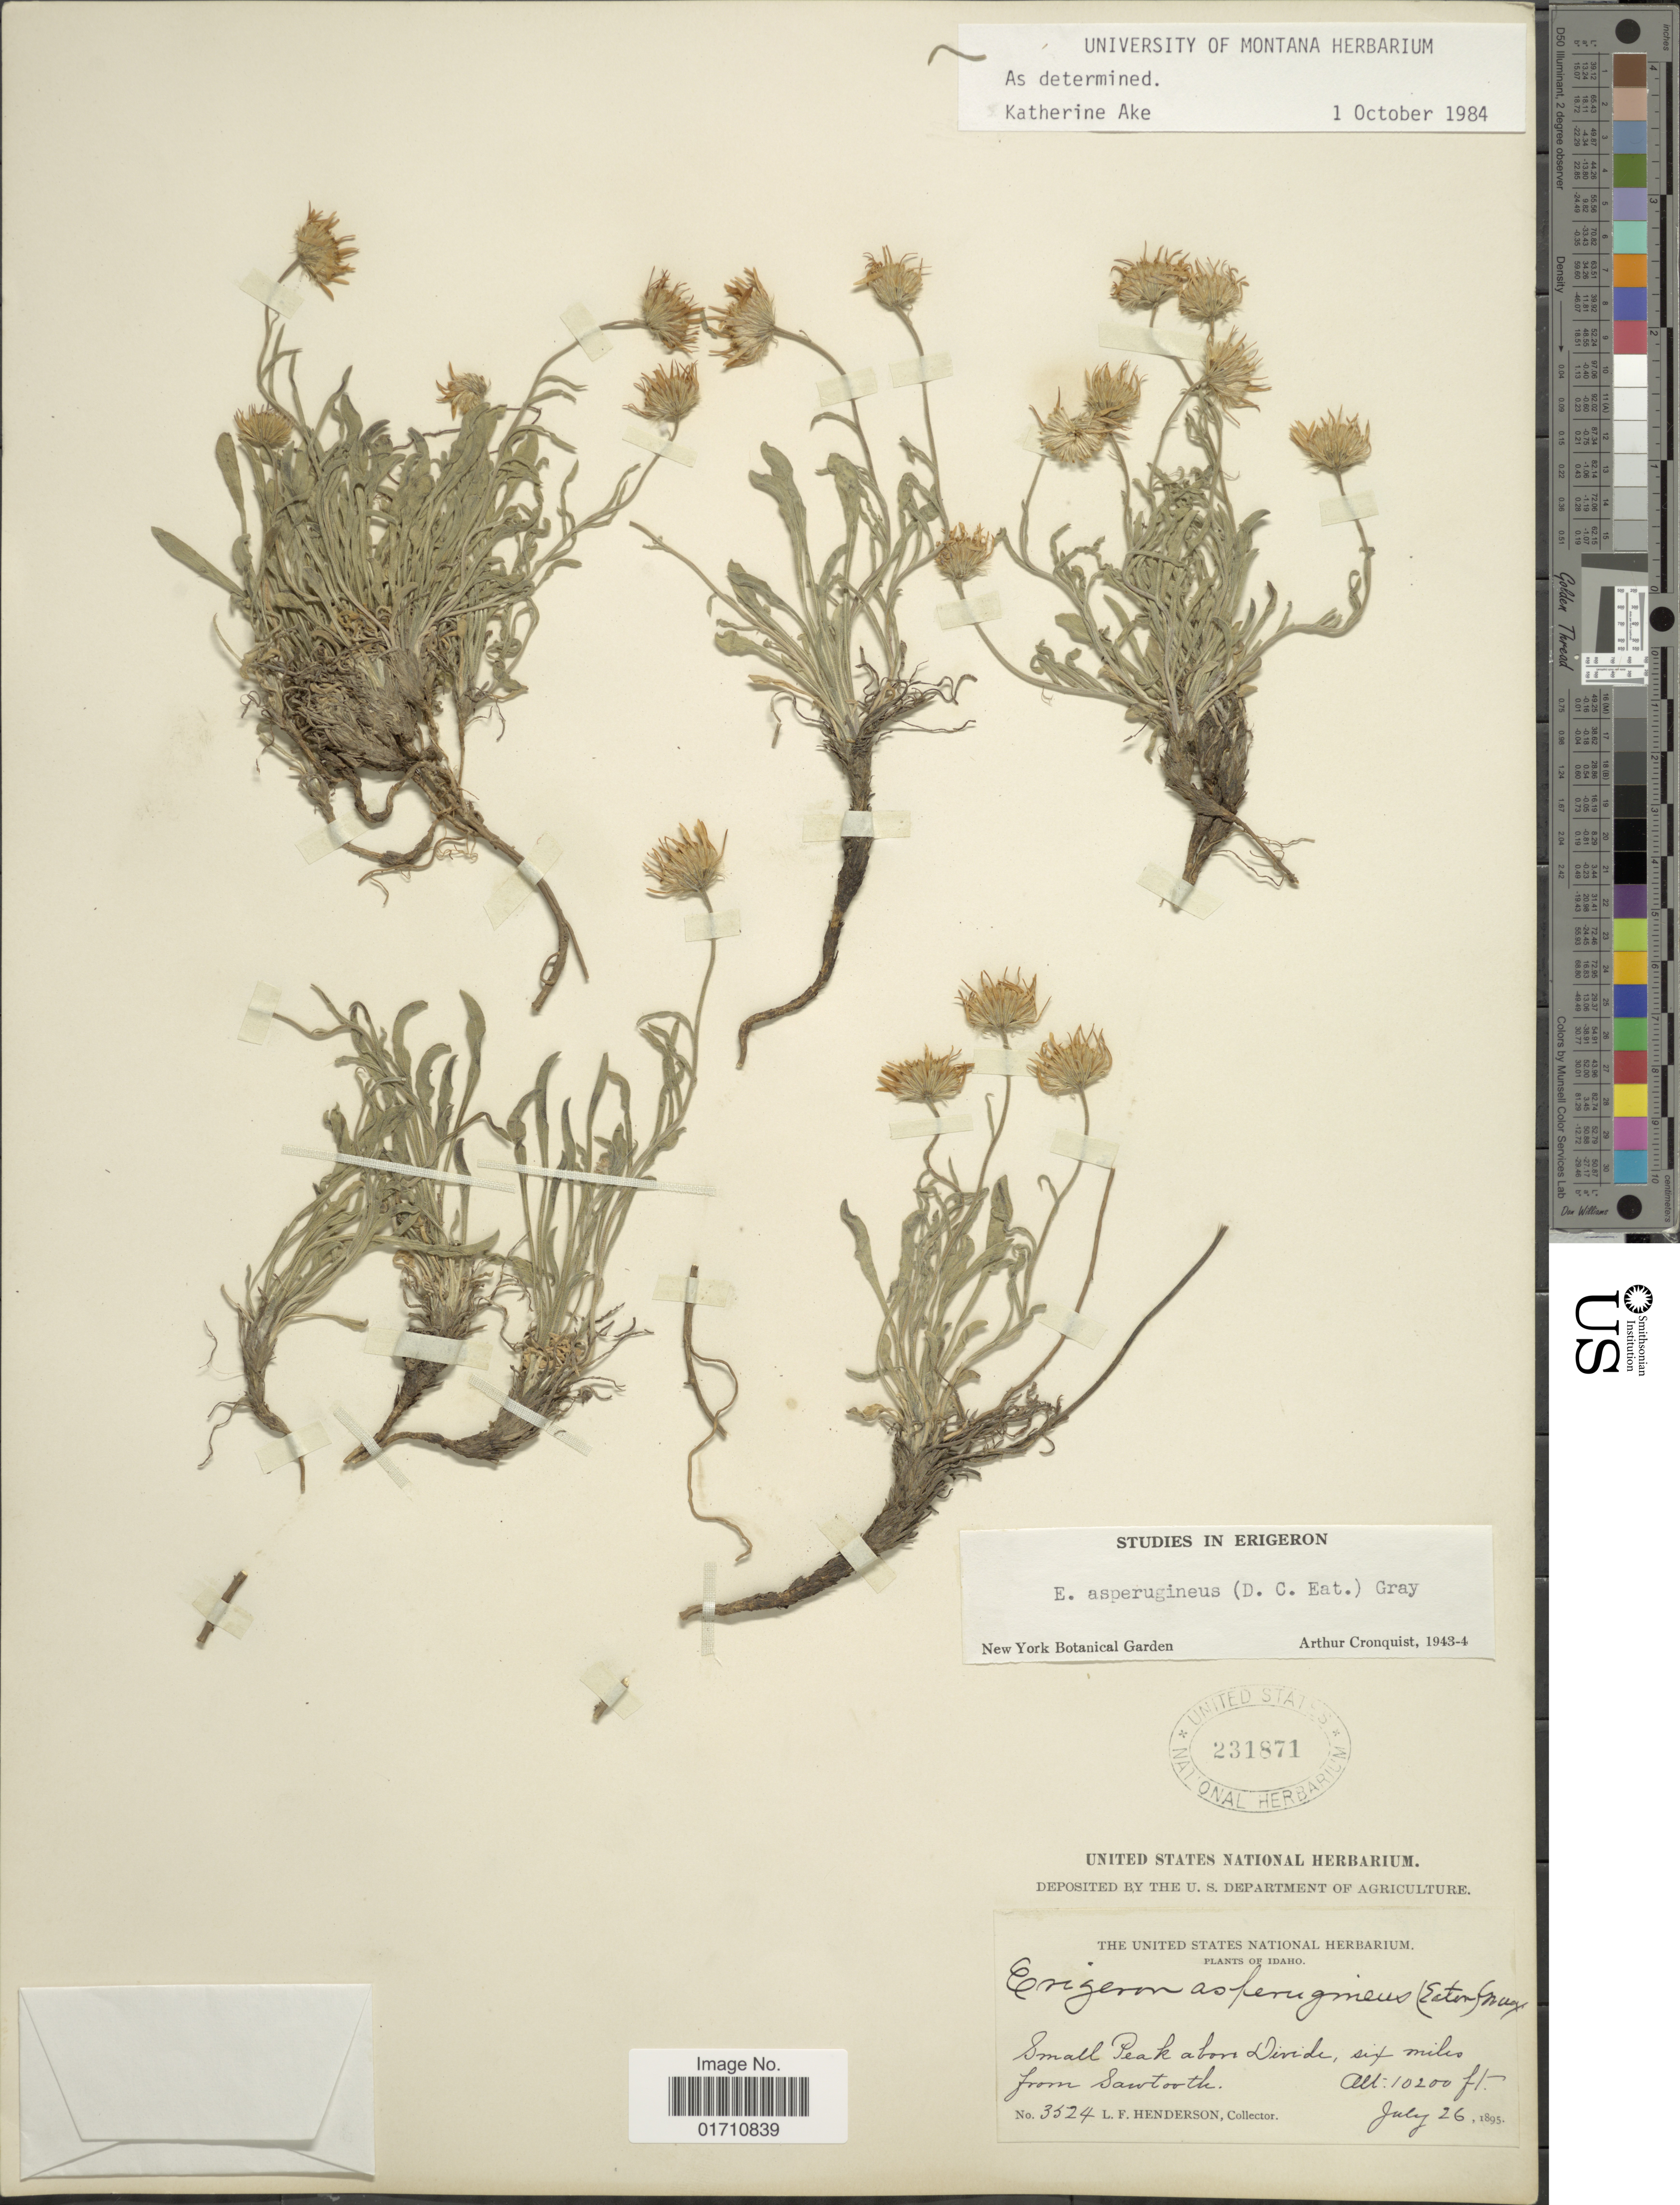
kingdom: Plantae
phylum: Tracheophyta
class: Magnoliopsida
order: Asterales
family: Asteraceae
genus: Erigeron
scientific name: Erigeron asperugineus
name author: (D.C. Eaton) A. Gray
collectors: L. Henderson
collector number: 3524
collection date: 1895-07-26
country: United States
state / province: Idaho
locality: Small Peak above Divide, six miles from Sawtooth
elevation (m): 3109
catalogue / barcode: US 231871